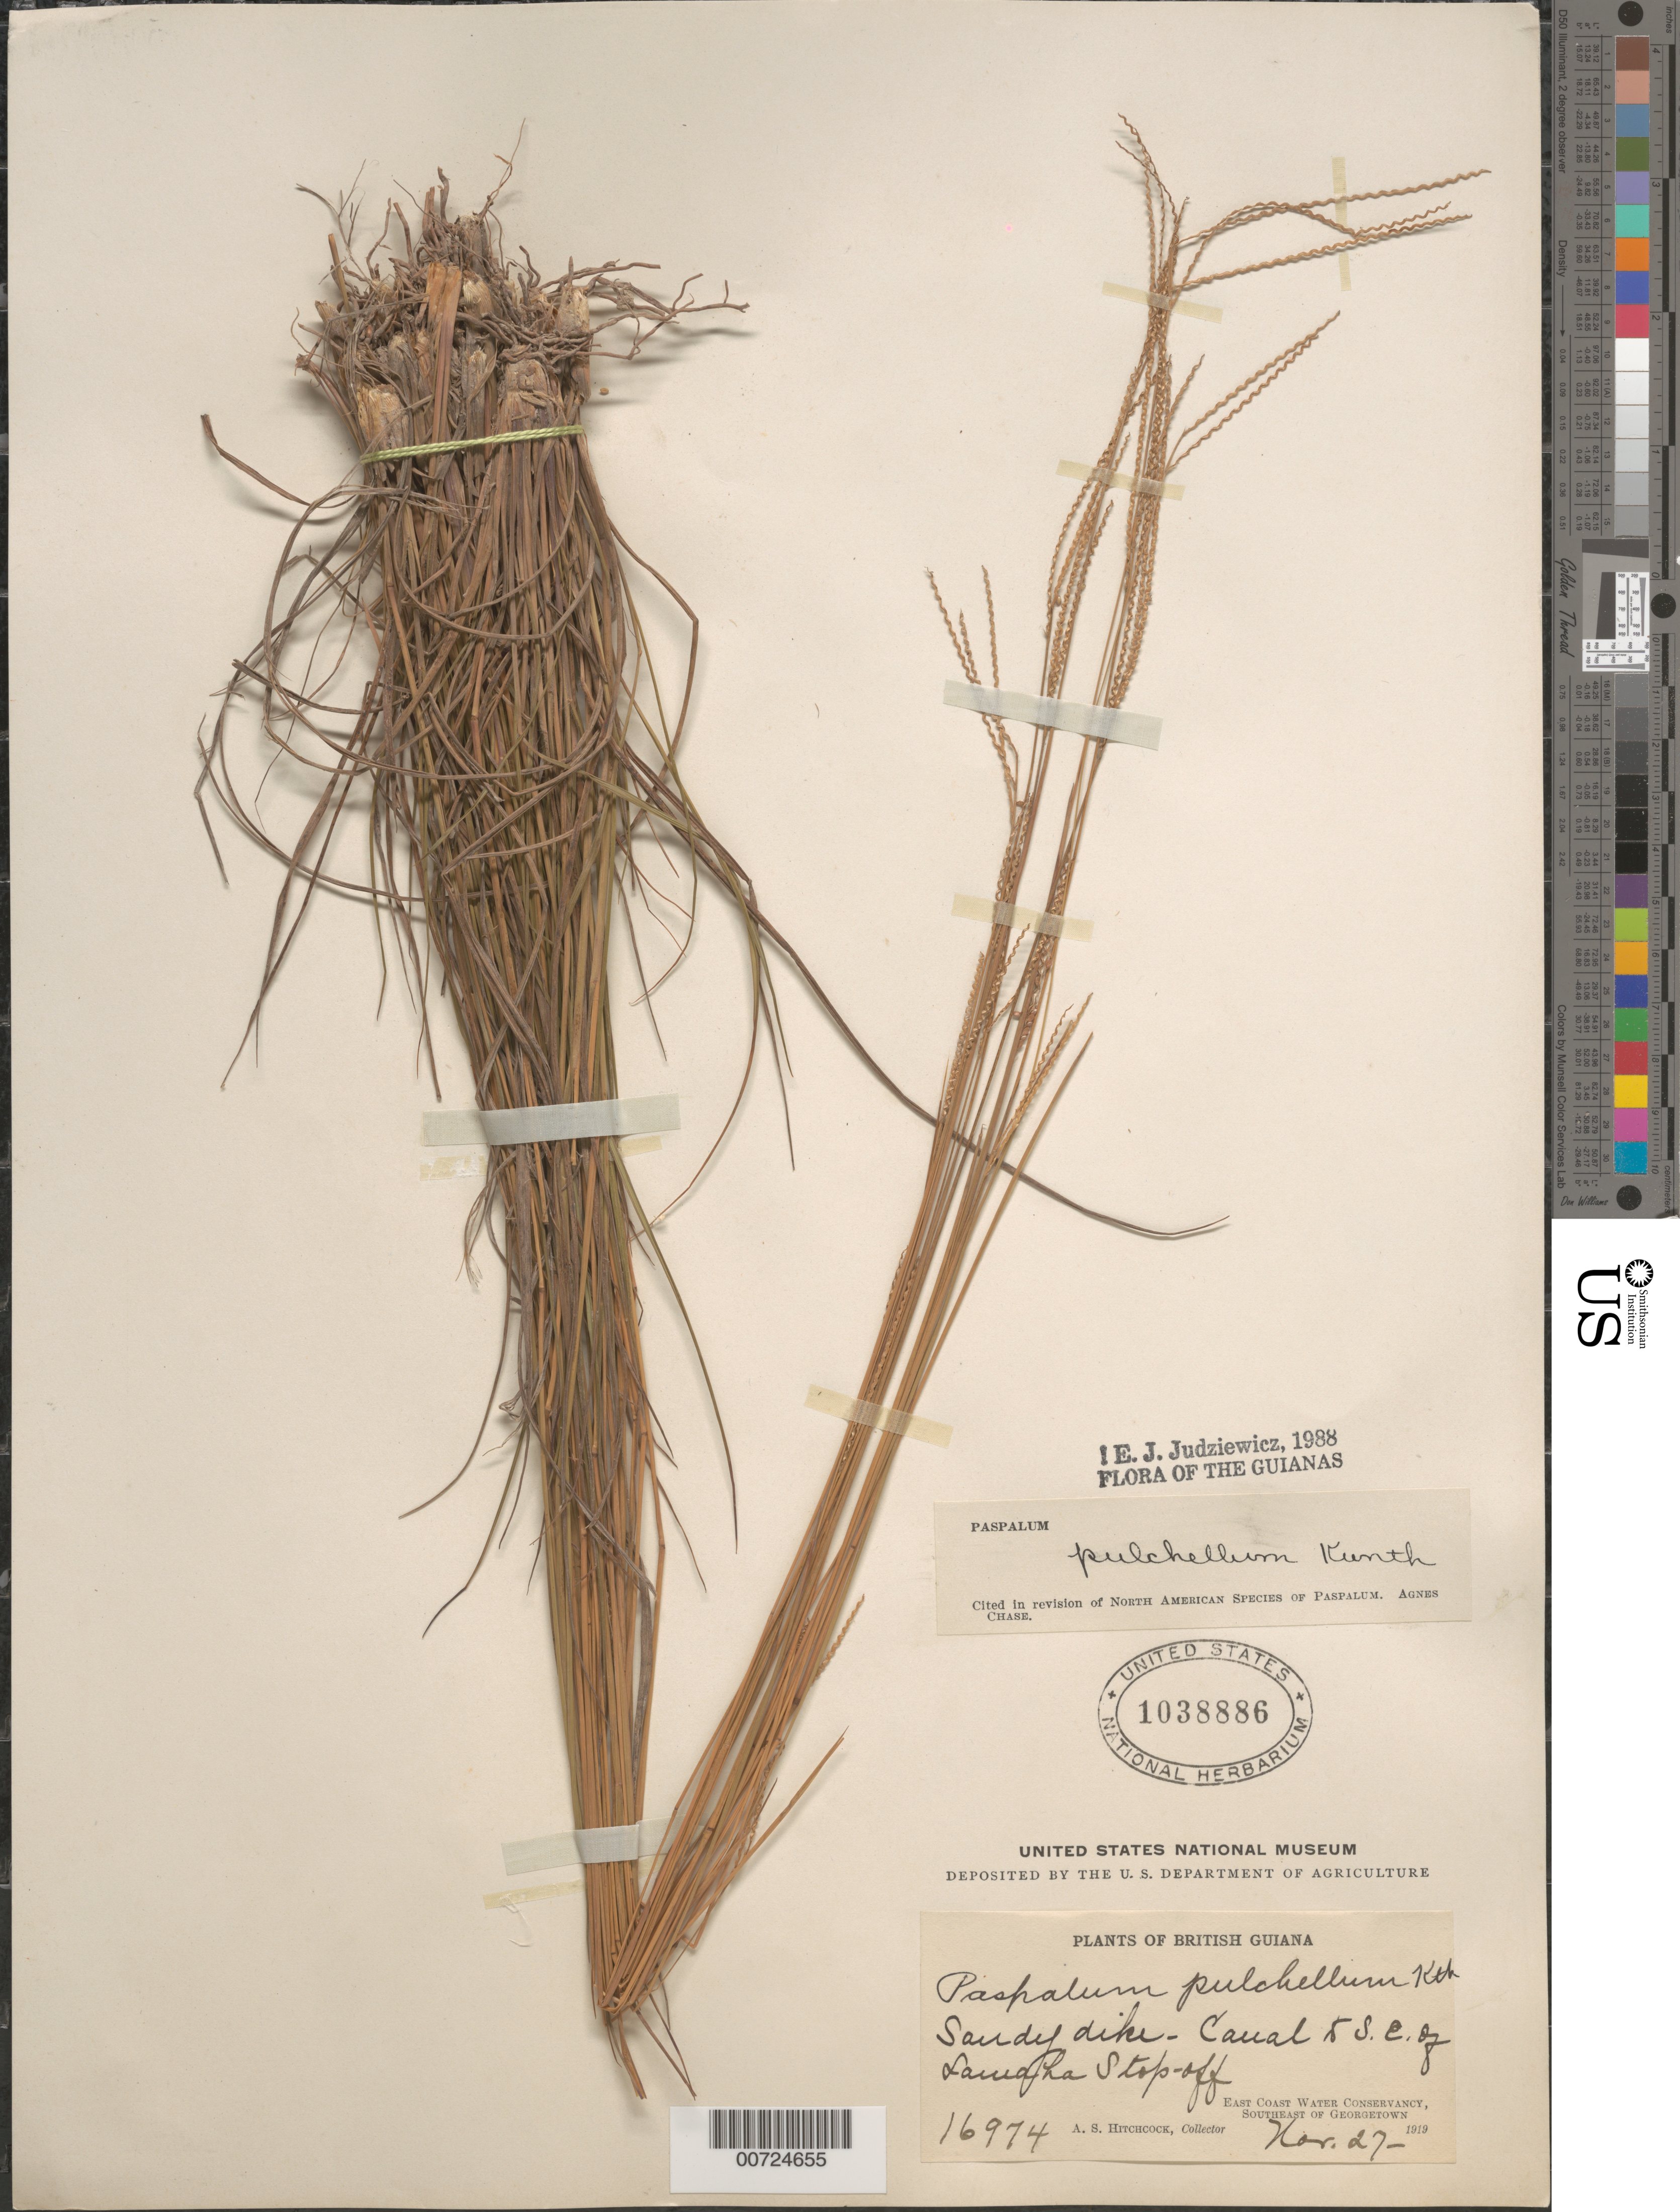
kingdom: Plantae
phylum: Tracheophyta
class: Liliopsida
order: Poales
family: Poaceae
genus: Paspalum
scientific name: Paspalum pulchellum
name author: Kunth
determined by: Judziewicz, E. J.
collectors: A. S. Hitchcock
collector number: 16974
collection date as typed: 27-Nov-19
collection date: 1919-11-27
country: Guyana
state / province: Demerara-Mahaica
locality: Georgetown, SE of, East Coast Water Conservancy; canal SE of Lamaha Stop-off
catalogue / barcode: US 1038886